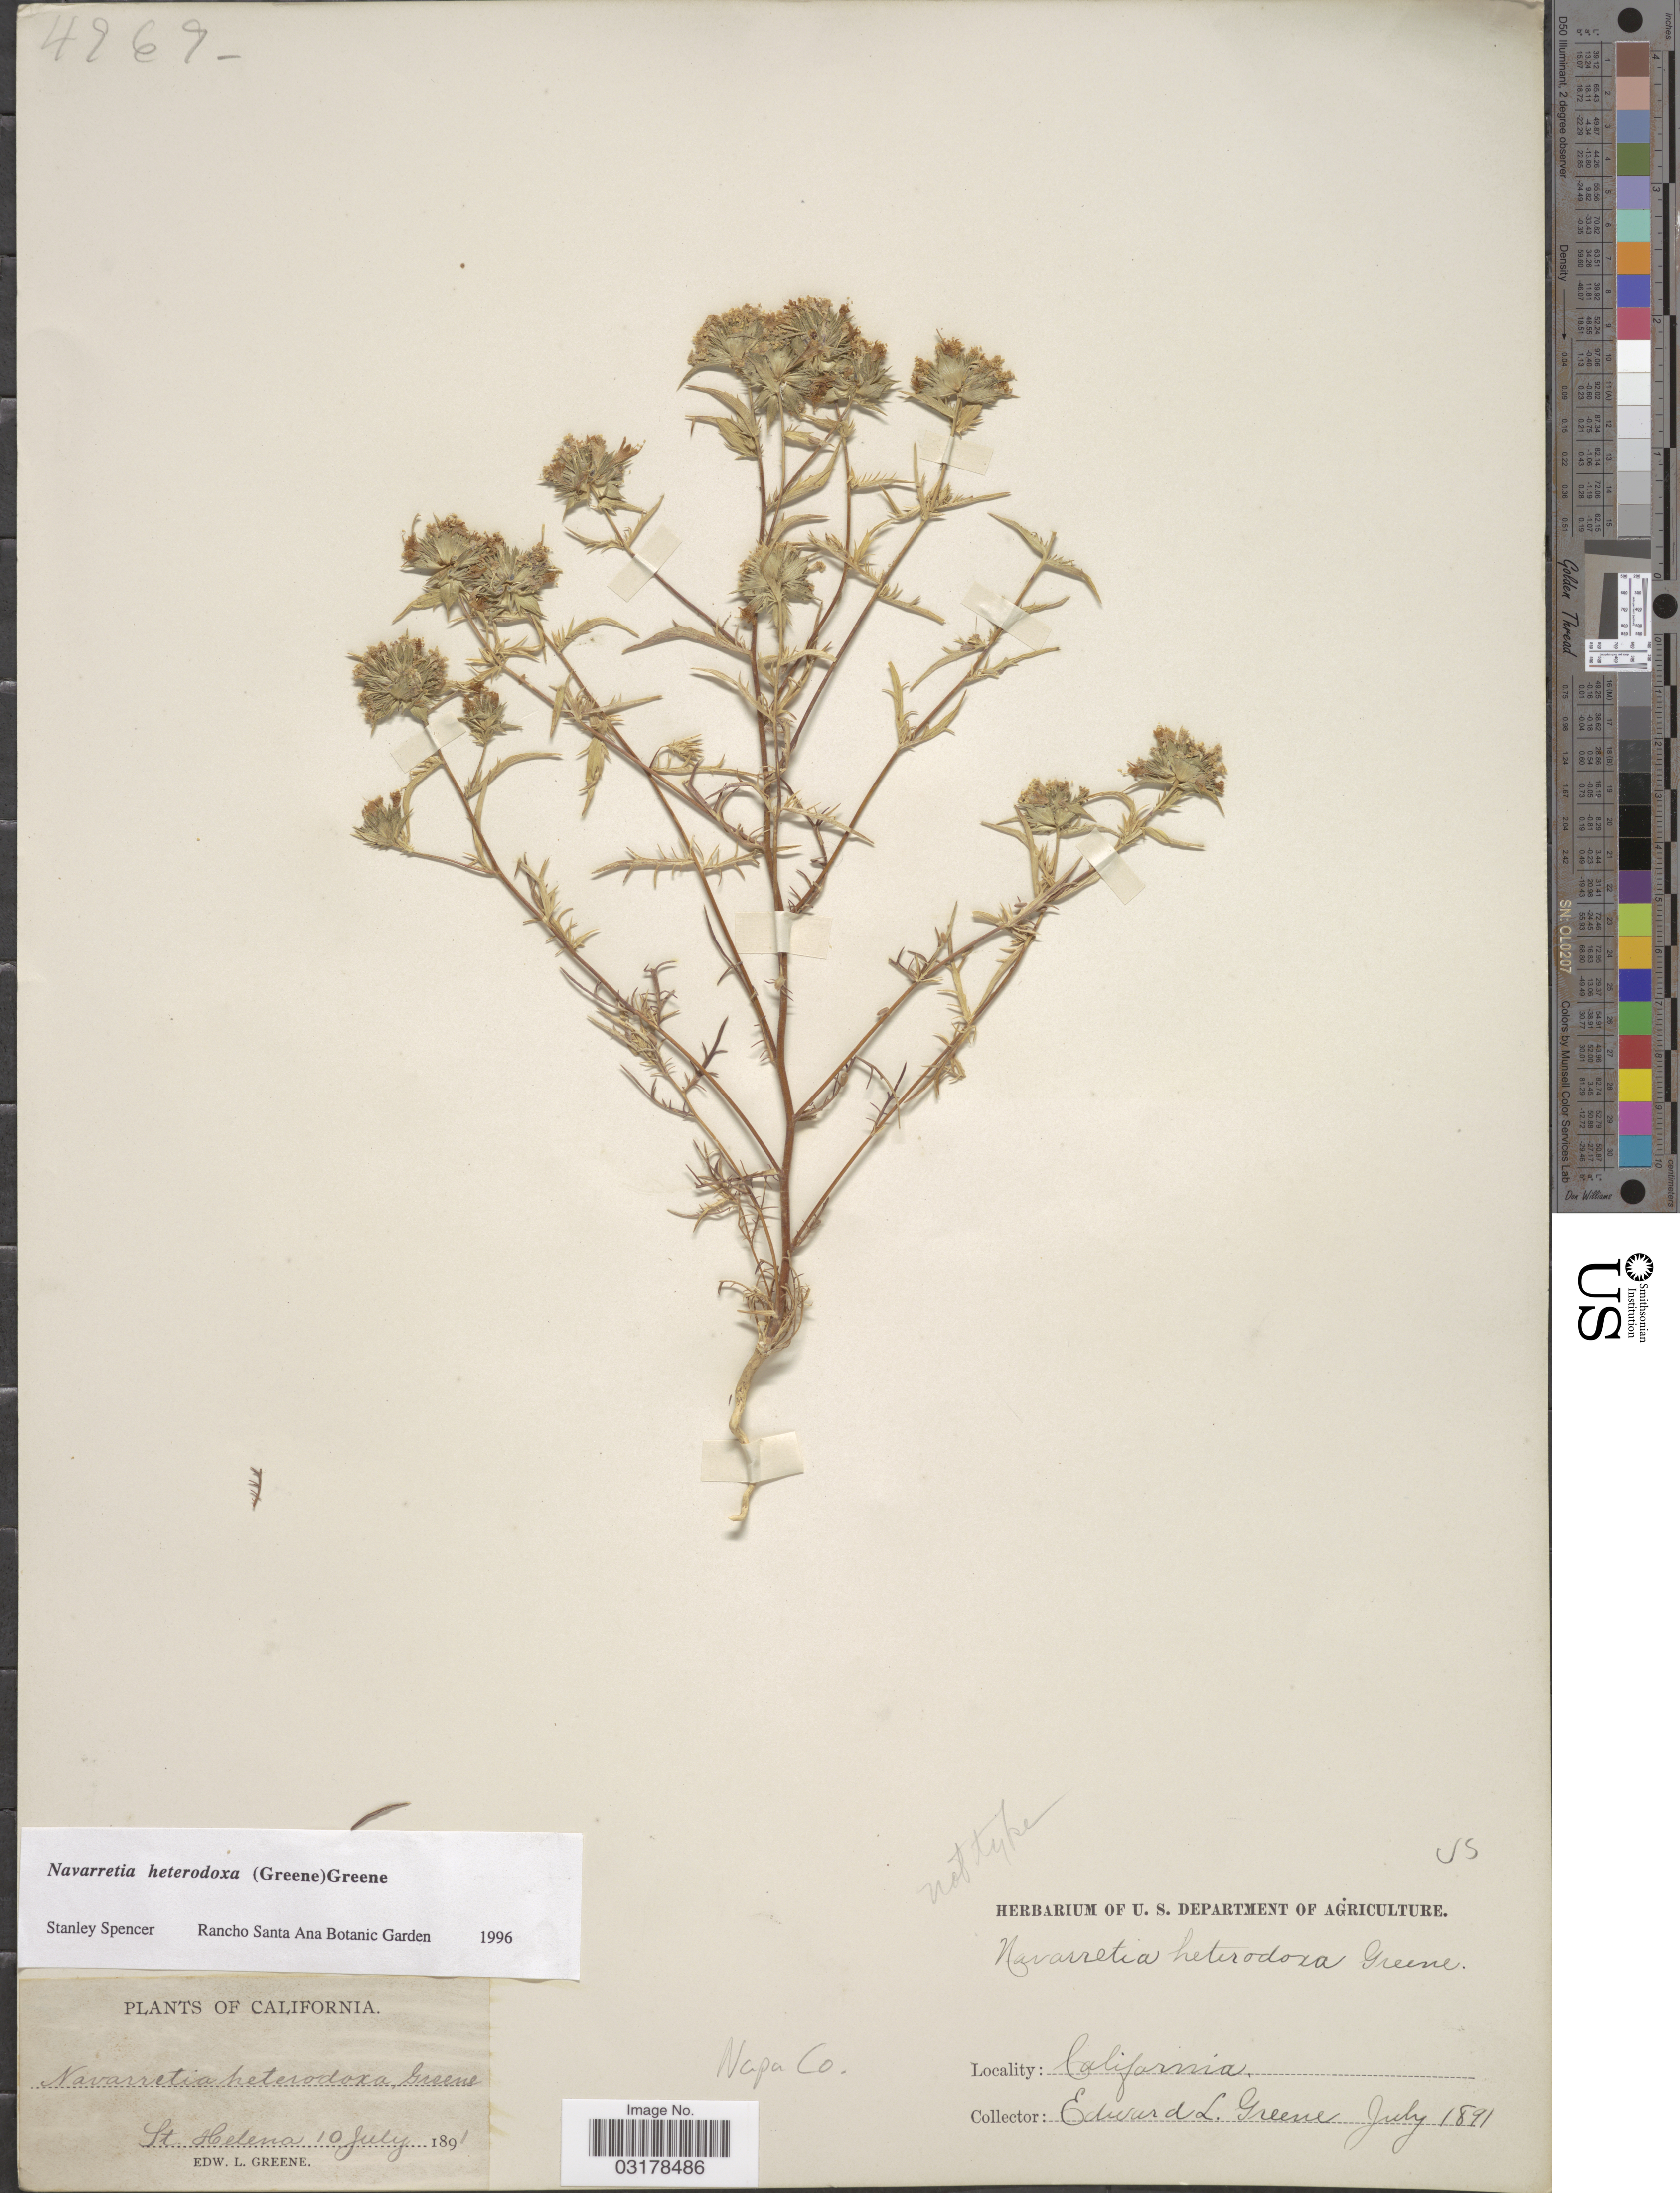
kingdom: Plantae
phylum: Tracheophyta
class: Magnoliopsida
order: Ericales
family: Polemoniaceae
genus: Navarretia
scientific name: Navarretia heterodoxa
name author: (S.W. Greene) S.W. Greene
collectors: E. L. Greene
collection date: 1891-07-10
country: United States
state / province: California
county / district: Napa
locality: St. Helena. Napa Co.